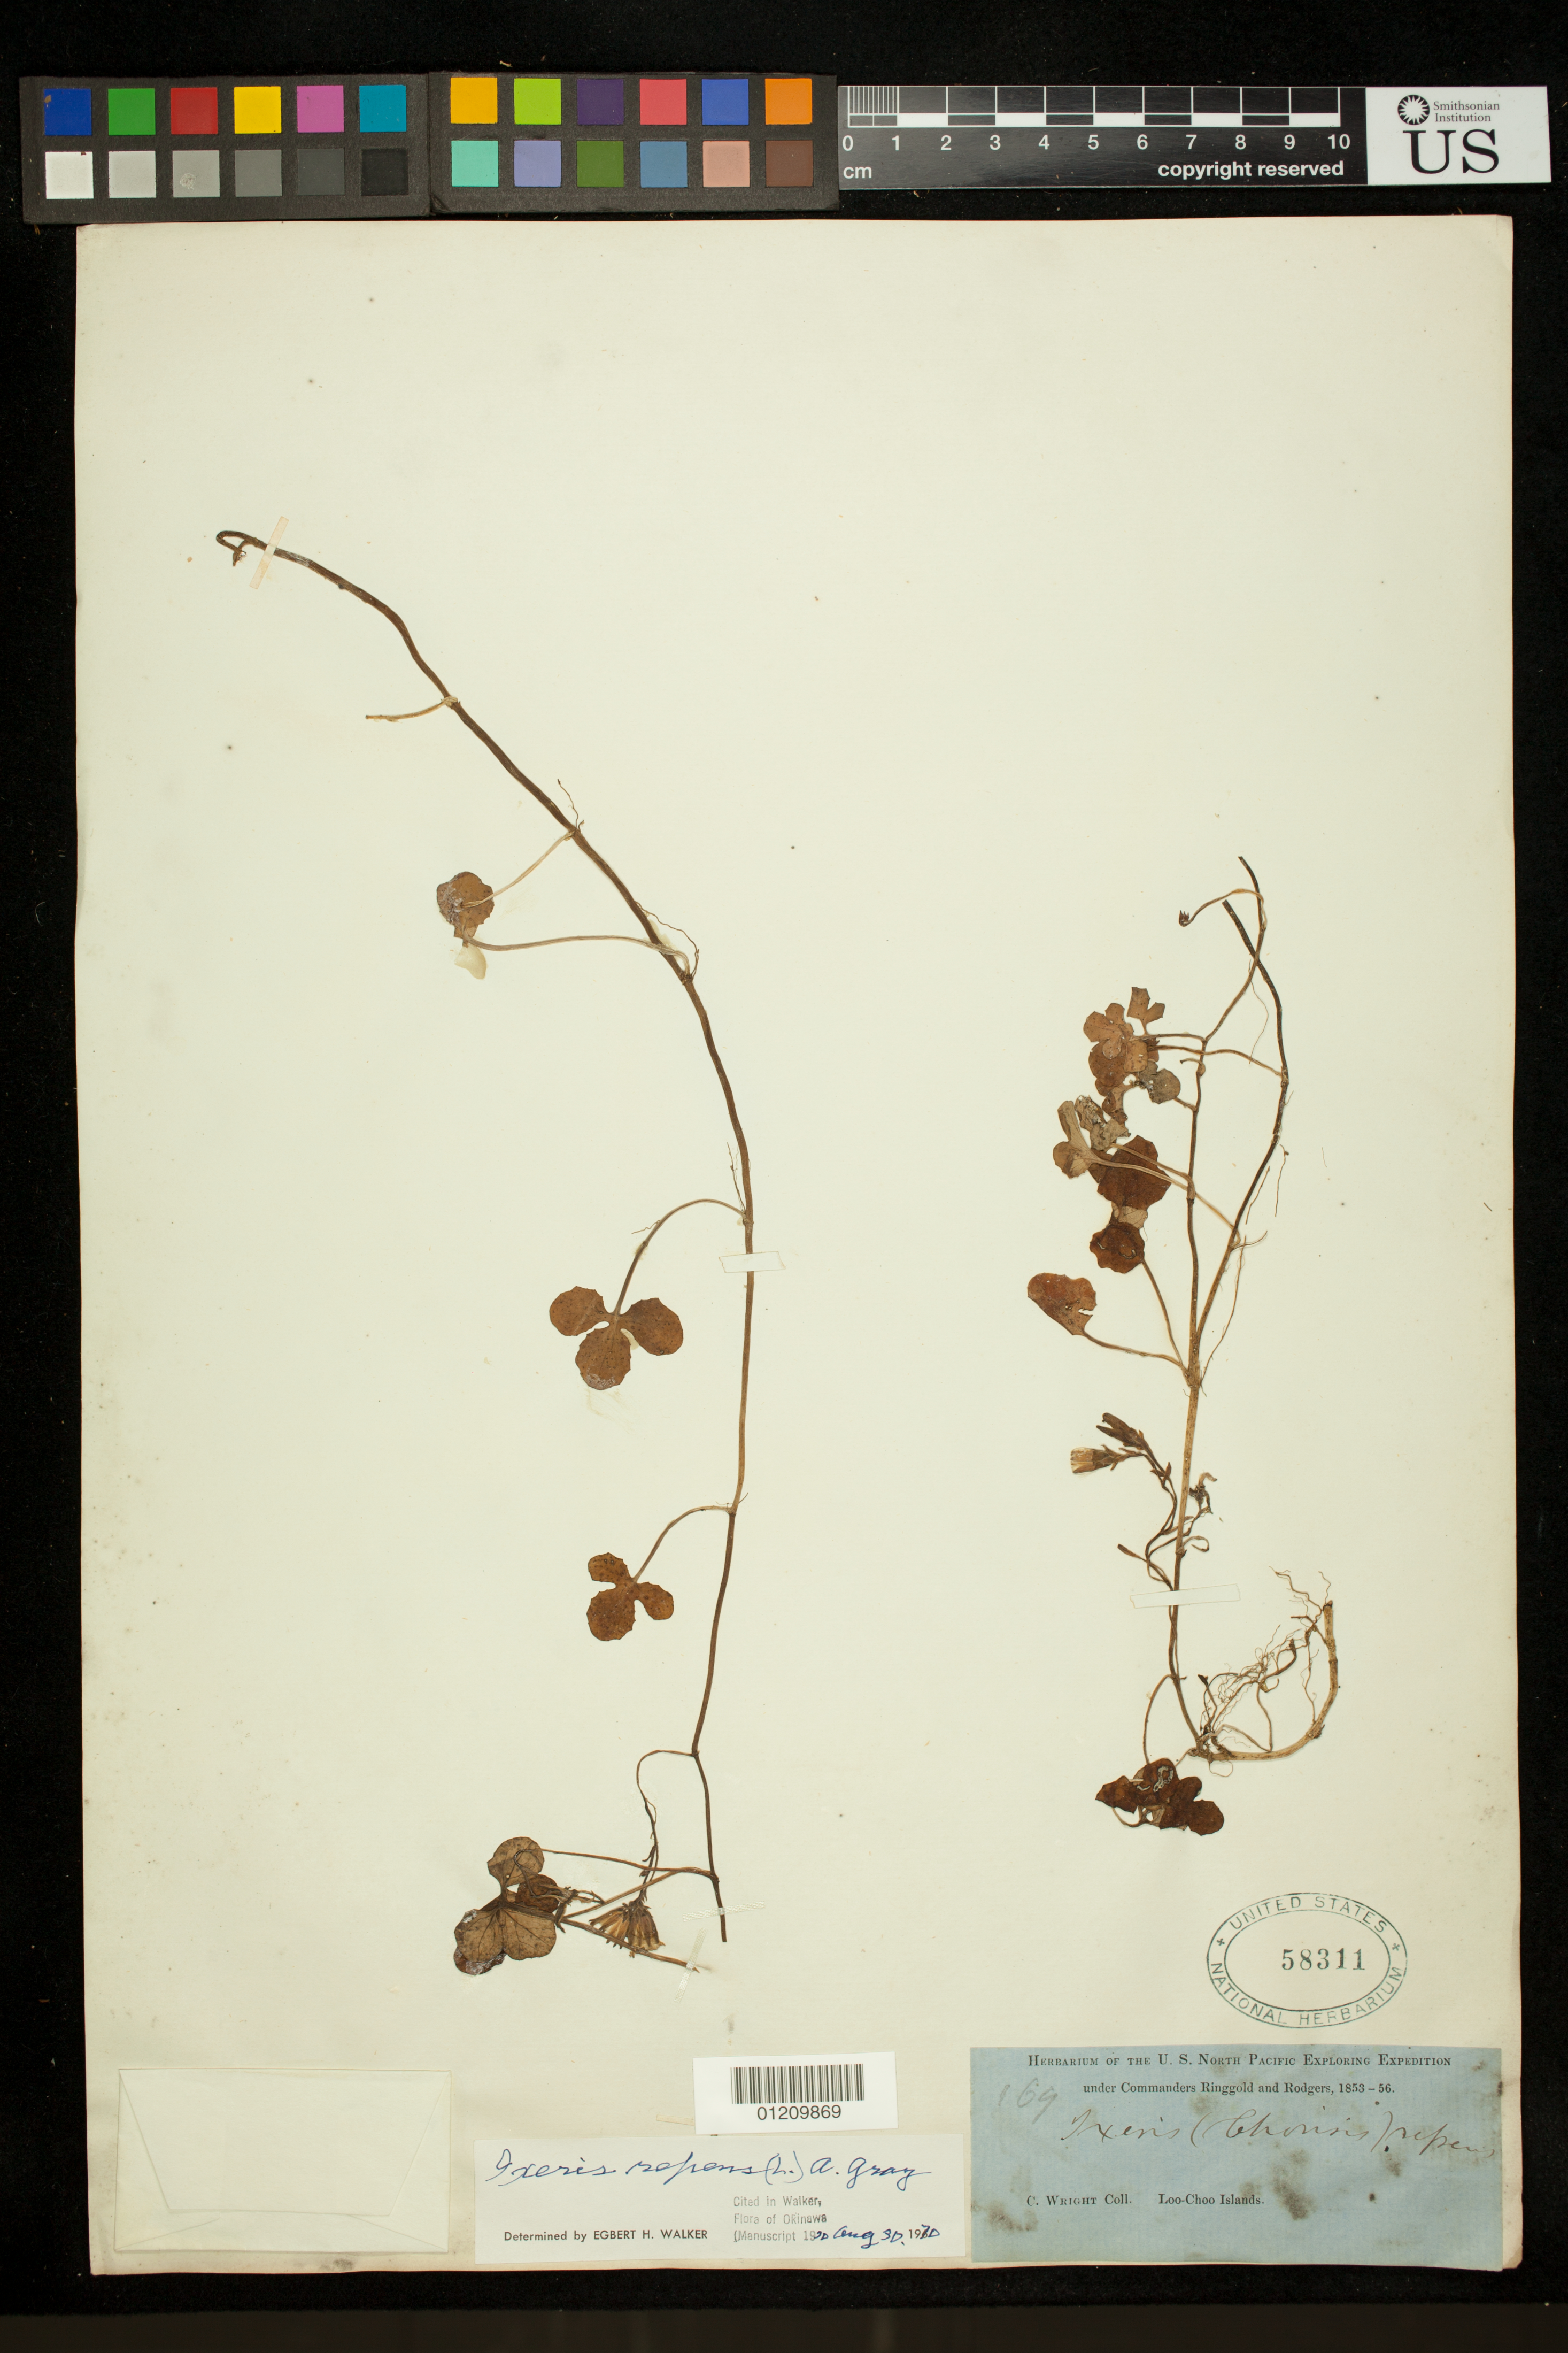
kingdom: Plantae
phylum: Tracheophyta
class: Magnoliopsida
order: Asterales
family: Asteraceae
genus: Ixeris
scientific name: Ixeris repens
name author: (L.) A. Gray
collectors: C. Wright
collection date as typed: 1853 to -- --- 1856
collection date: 1853/1856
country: Japan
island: Ryukyu Islands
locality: Loo Choo Islands.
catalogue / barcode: US 58311